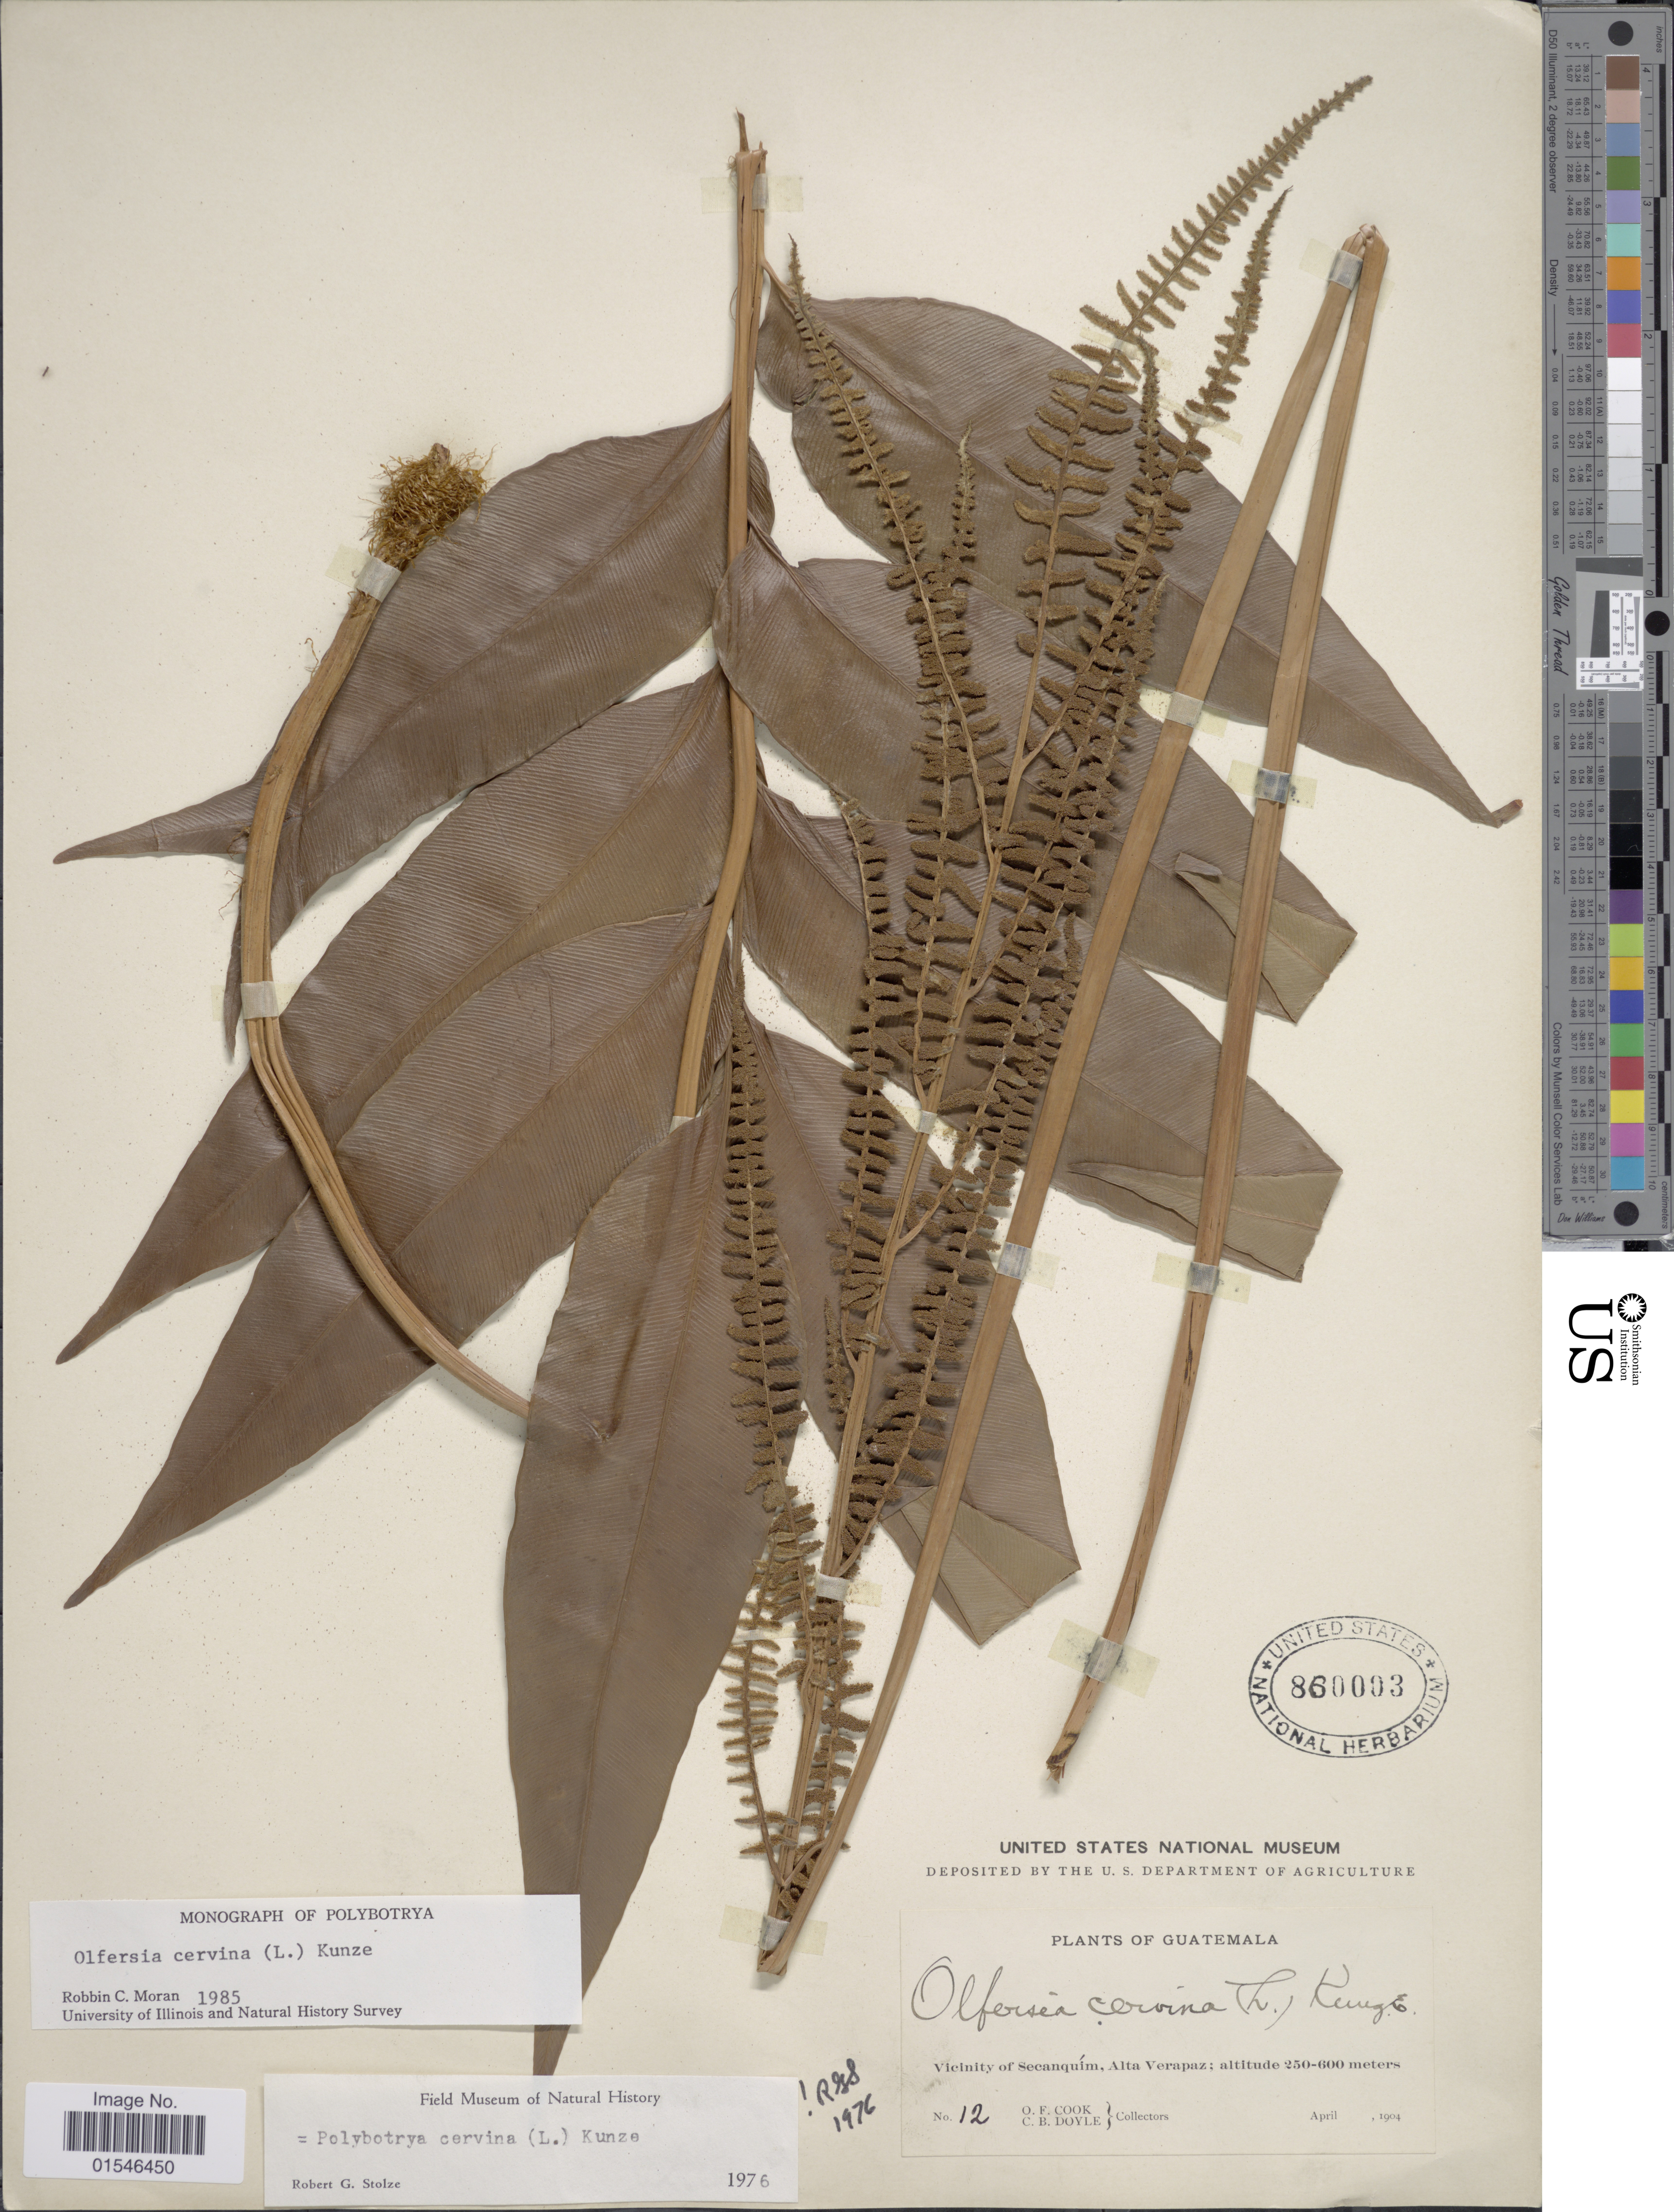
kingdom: Plantae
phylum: Tracheophyta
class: Polypodiopsida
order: Polypodiales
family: Dryopteridaceae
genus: Olfersia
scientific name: Olfersia cervina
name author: (L.) Kunze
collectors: O. F. Cook & C. Doyle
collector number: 12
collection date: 1904-04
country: Guatemala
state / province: Alta Verapaz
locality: Vicinity of Secanqúim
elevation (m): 250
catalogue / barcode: US 860003